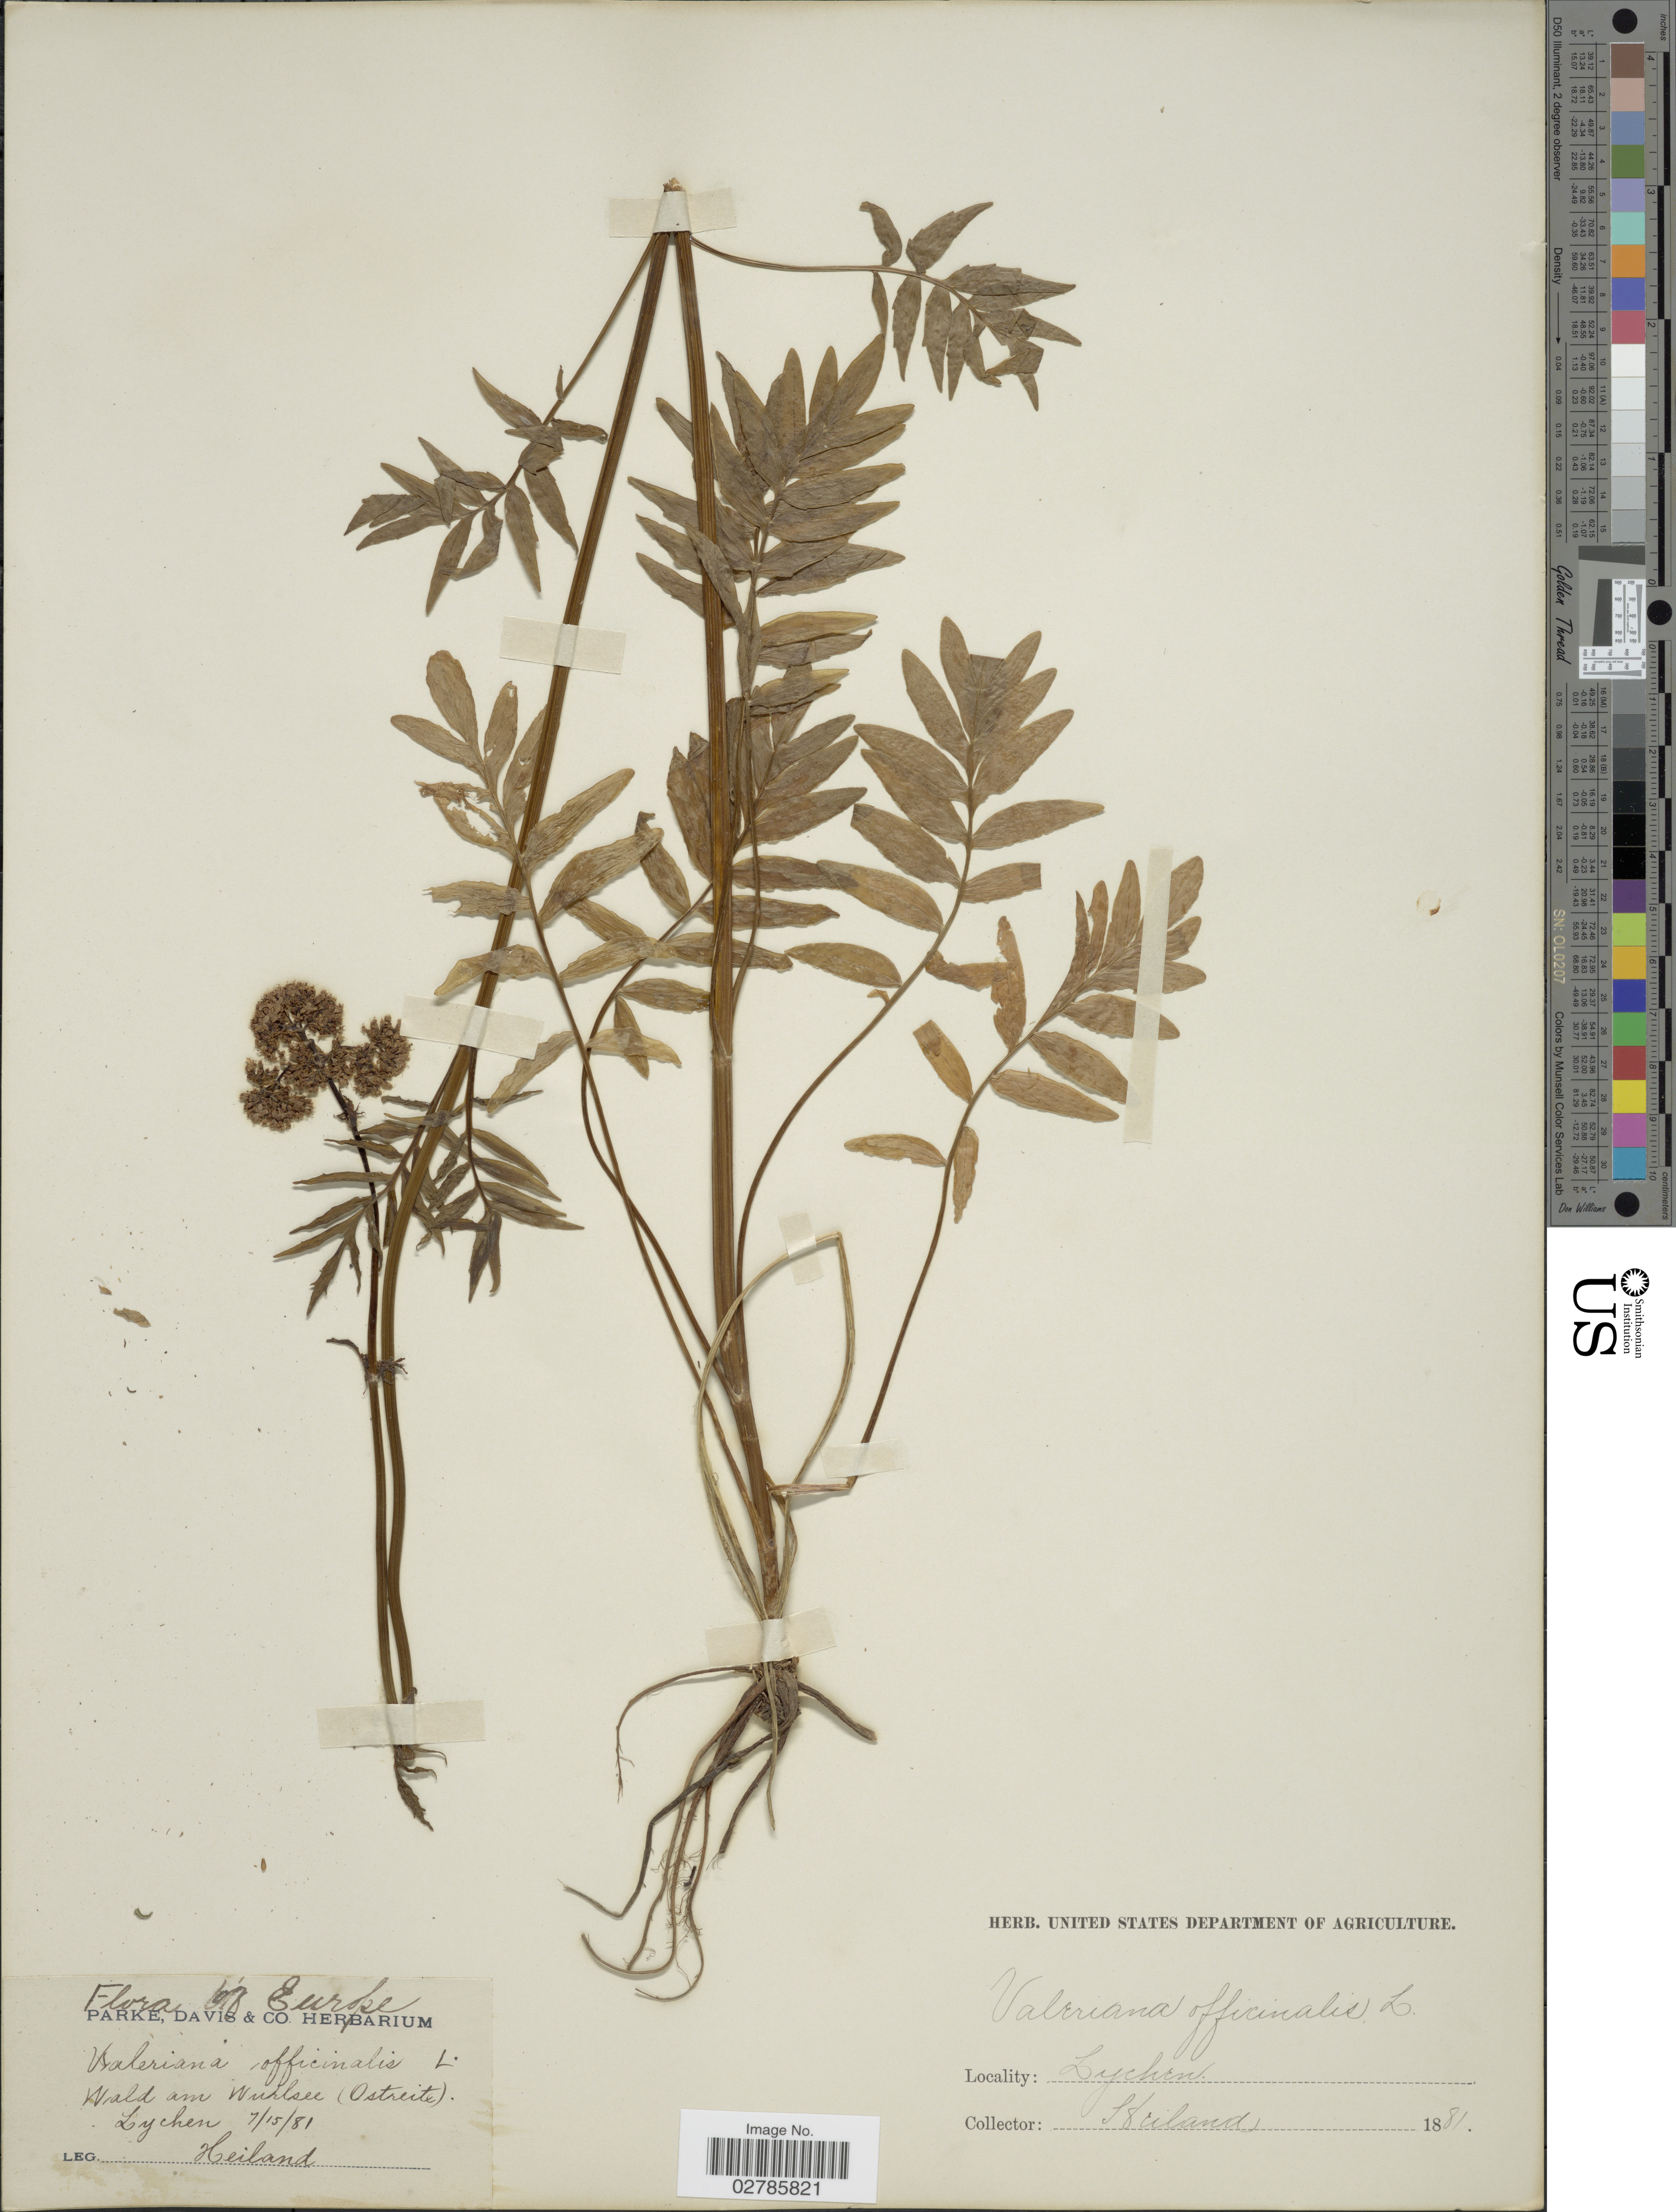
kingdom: Plantae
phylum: Tracheophyta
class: Magnoliopsida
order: Dipsacales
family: Caprifoliaceae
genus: Valeriana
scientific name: Valeriana officinalis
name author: L.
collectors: -. Heiland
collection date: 1881-07-15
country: Germany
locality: Europe. Lychen. Wald am Wuhlsee (Ostreite). Lychen.